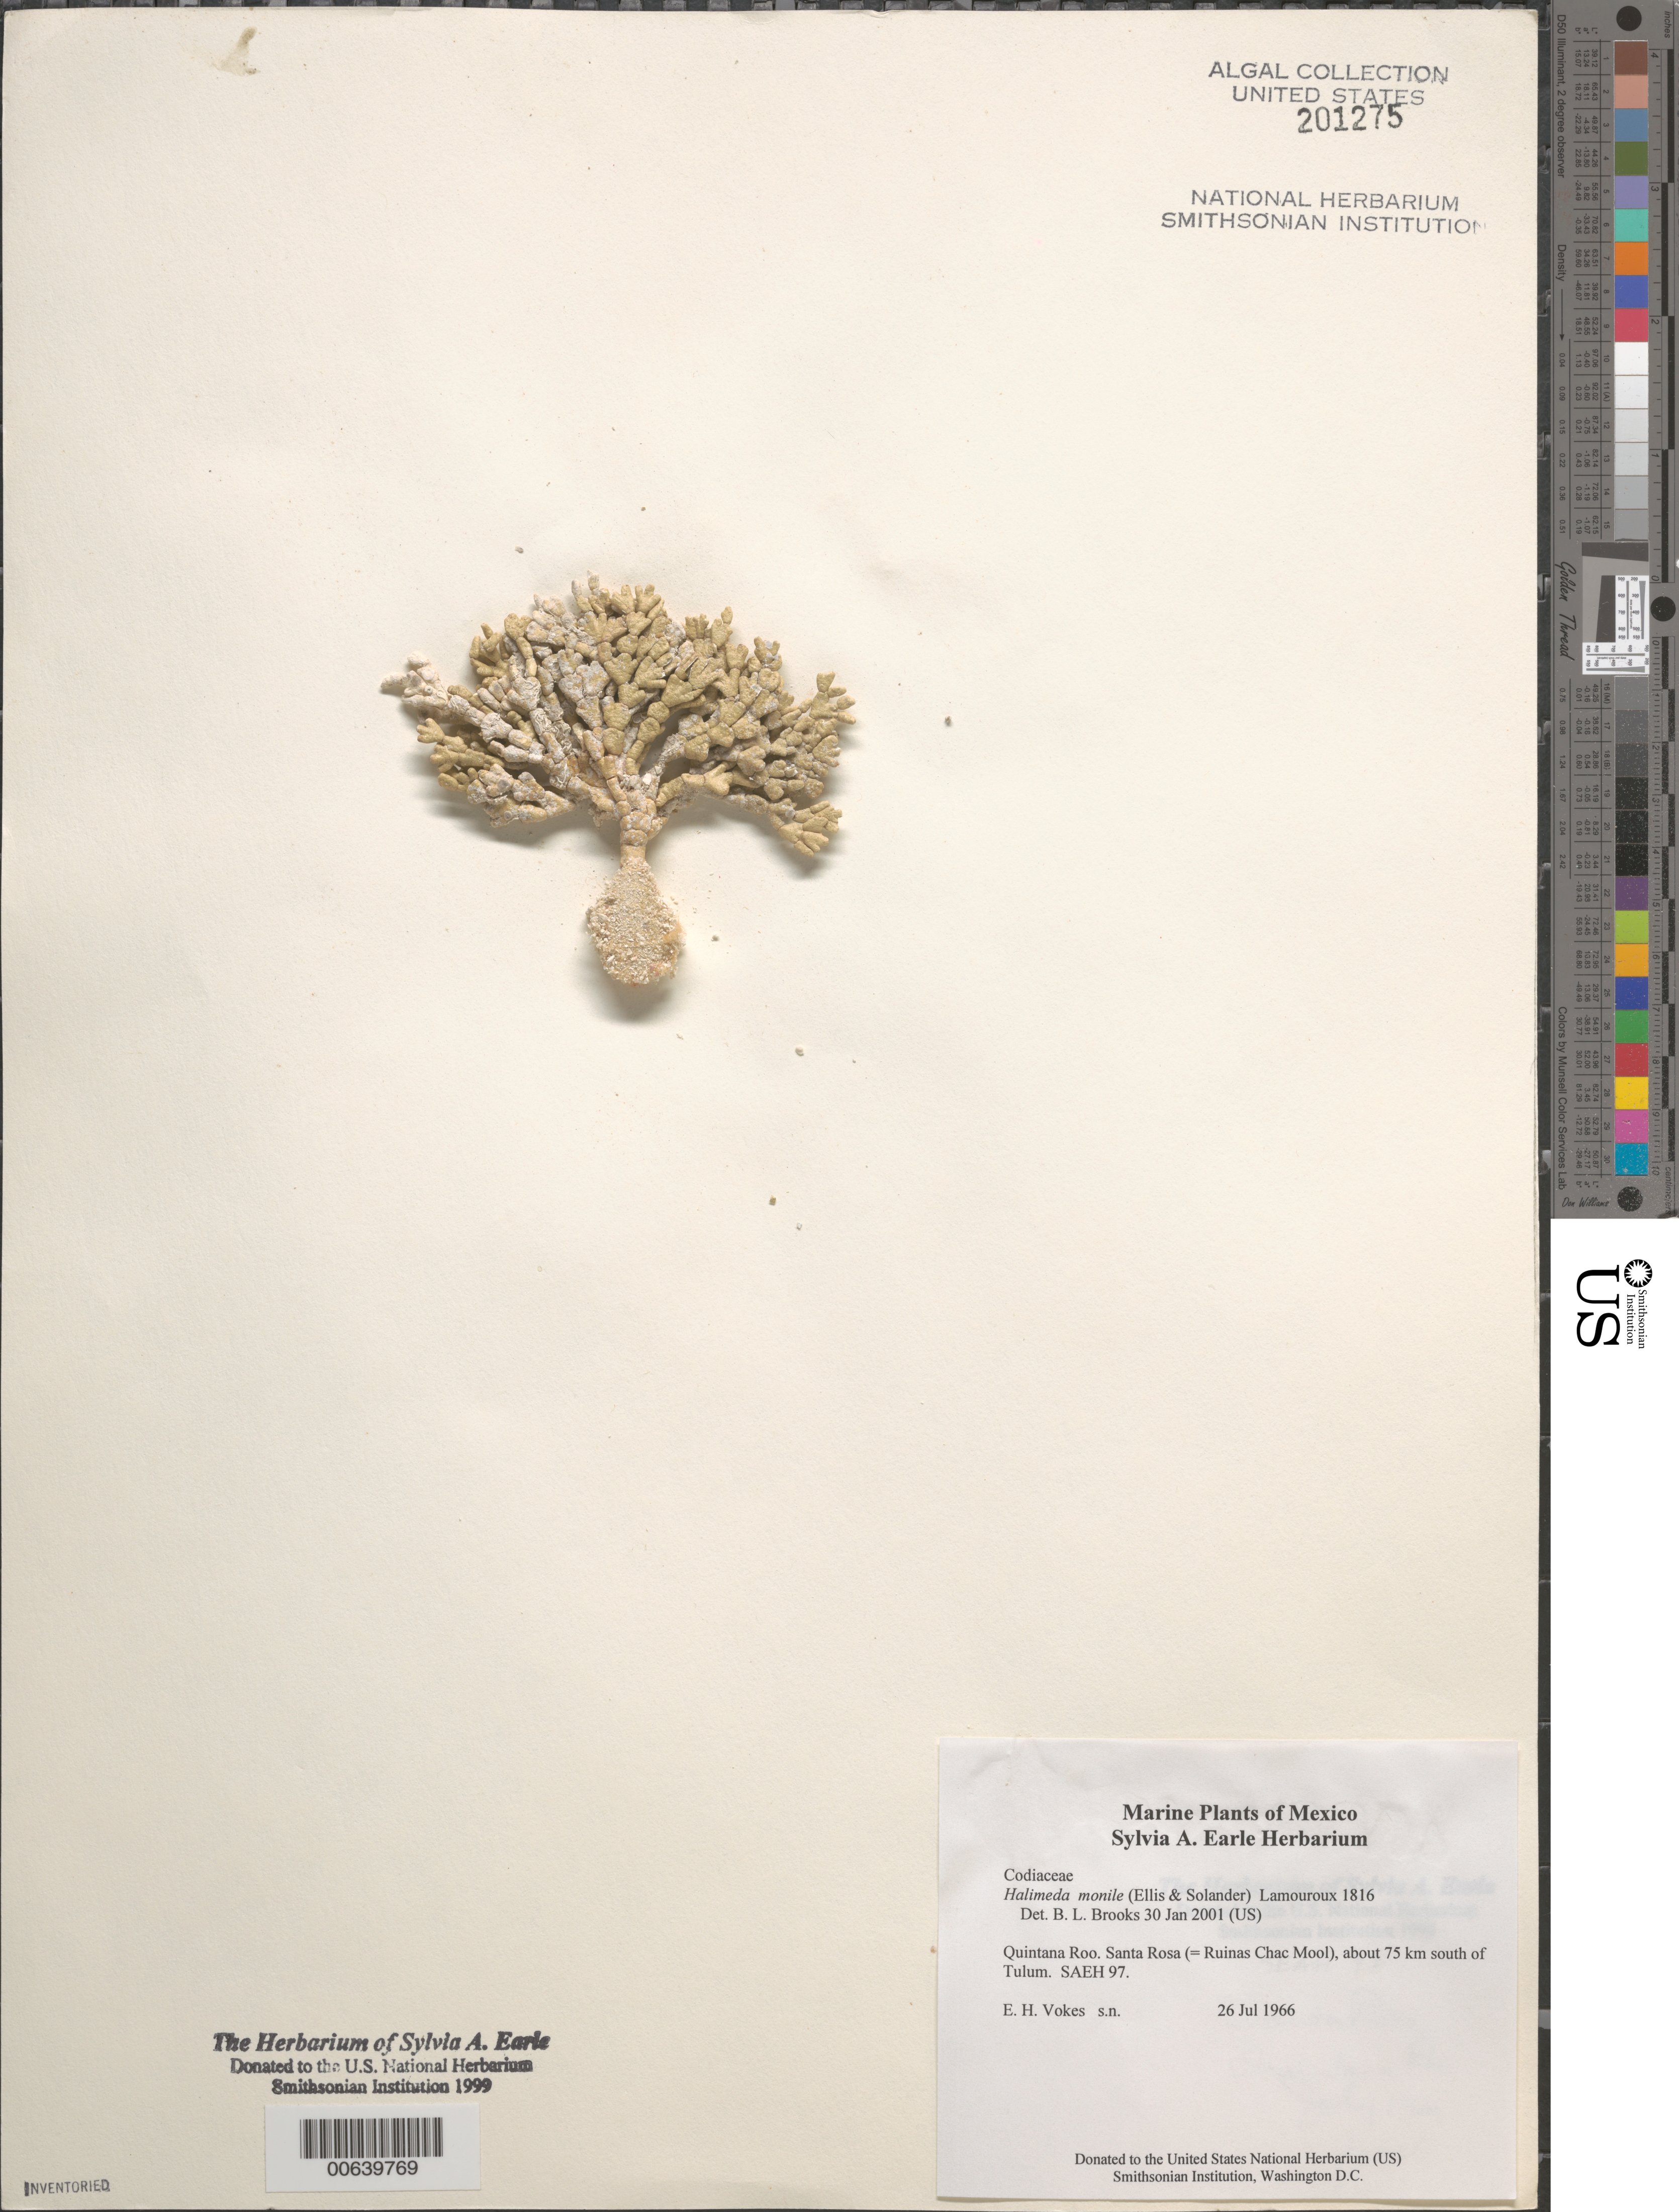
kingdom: Plantae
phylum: Chlorophyta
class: Ulvophyceae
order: Bryopsidales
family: Halimedaceae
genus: Halimeda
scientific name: Halimeda monile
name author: (J. Ellis & Sol.) J.V.Lamouroux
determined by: Brooks, B. L., (BOT), Smithsonian Institution - National Museum of Natural History (UNITED STATES)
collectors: E. Vokes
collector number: Saeh 97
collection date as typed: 26 Jul 1966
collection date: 1966-07-26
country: Mexico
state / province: Quintana Roo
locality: Santa Rosa, ca. 75 km south of Tulum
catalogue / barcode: US 201275